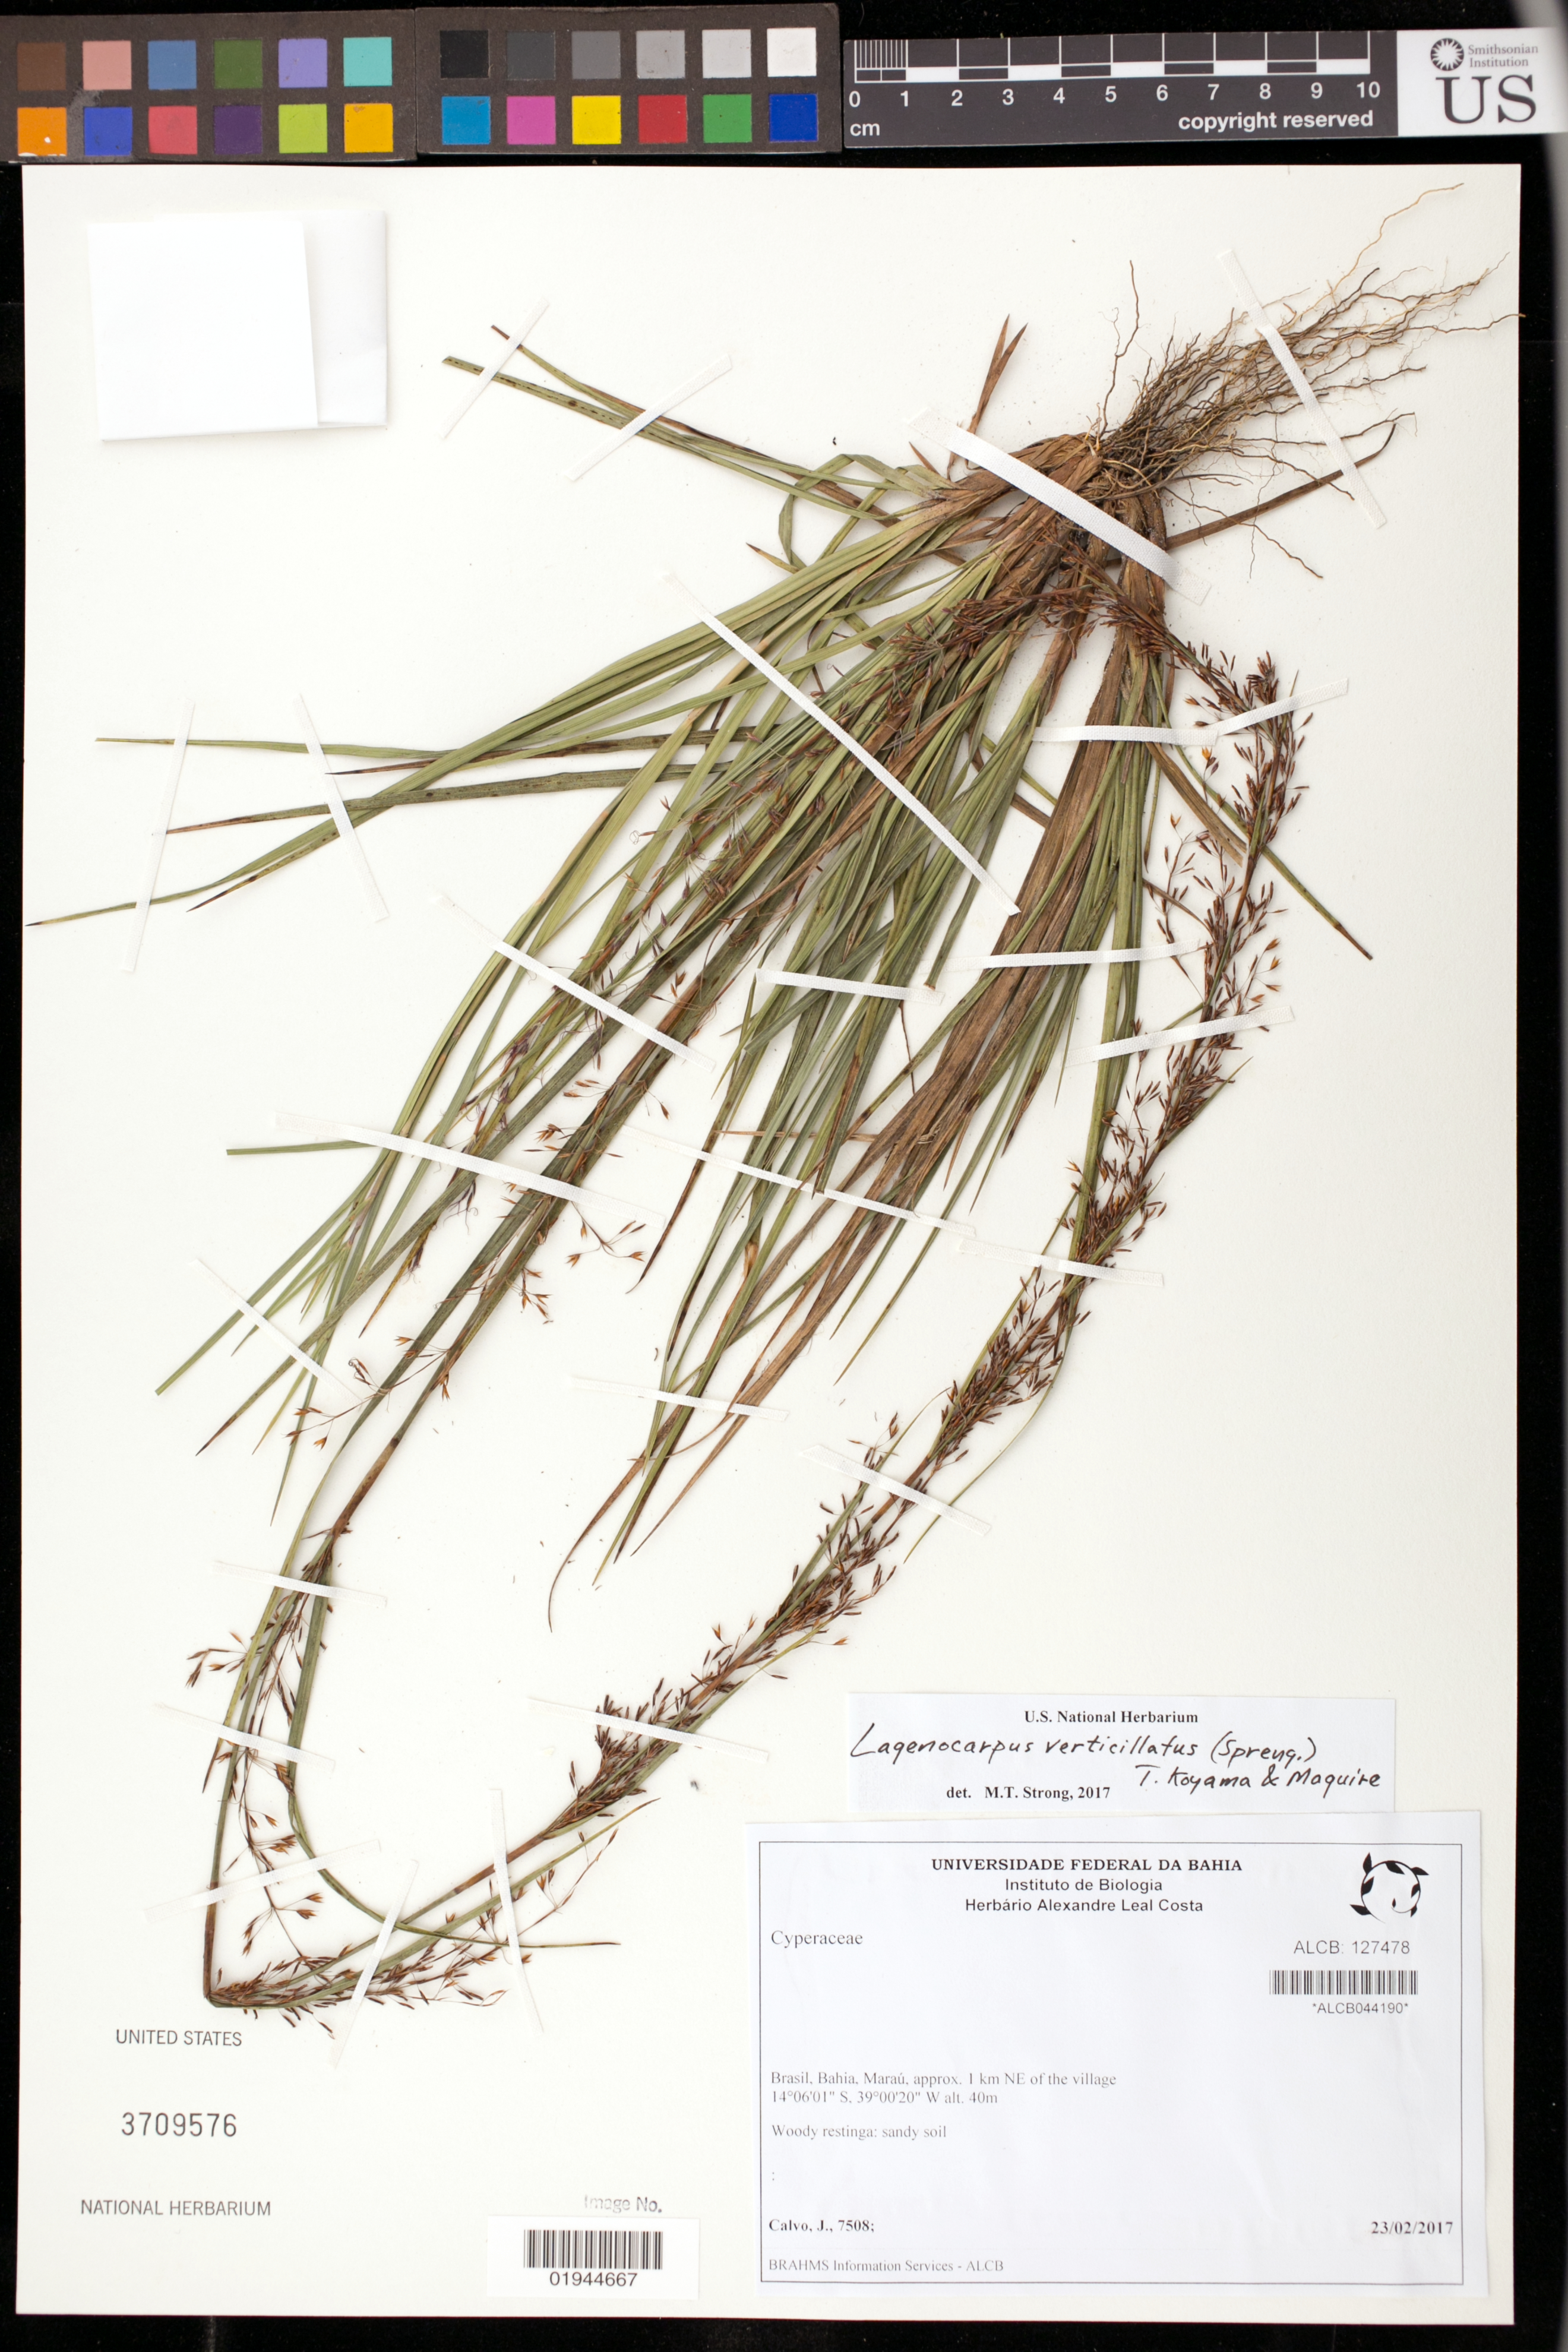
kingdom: Plantae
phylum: Tracheophyta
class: Liliopsida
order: Poales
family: Cyperaceae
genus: Cryptangium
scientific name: Cryptangium verticillatum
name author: (Spreng.) Vitta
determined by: Strong, Mark T., (BOT), Smithsonian Institution - National Museum of Natural History (UNITED STATES)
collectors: J. Calvo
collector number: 7508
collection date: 2017-02-23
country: Brazil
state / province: Bahia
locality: Marau, approx. 1 km NE of the village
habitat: woody restinga, sandy soil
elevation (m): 40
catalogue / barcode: US 3709576